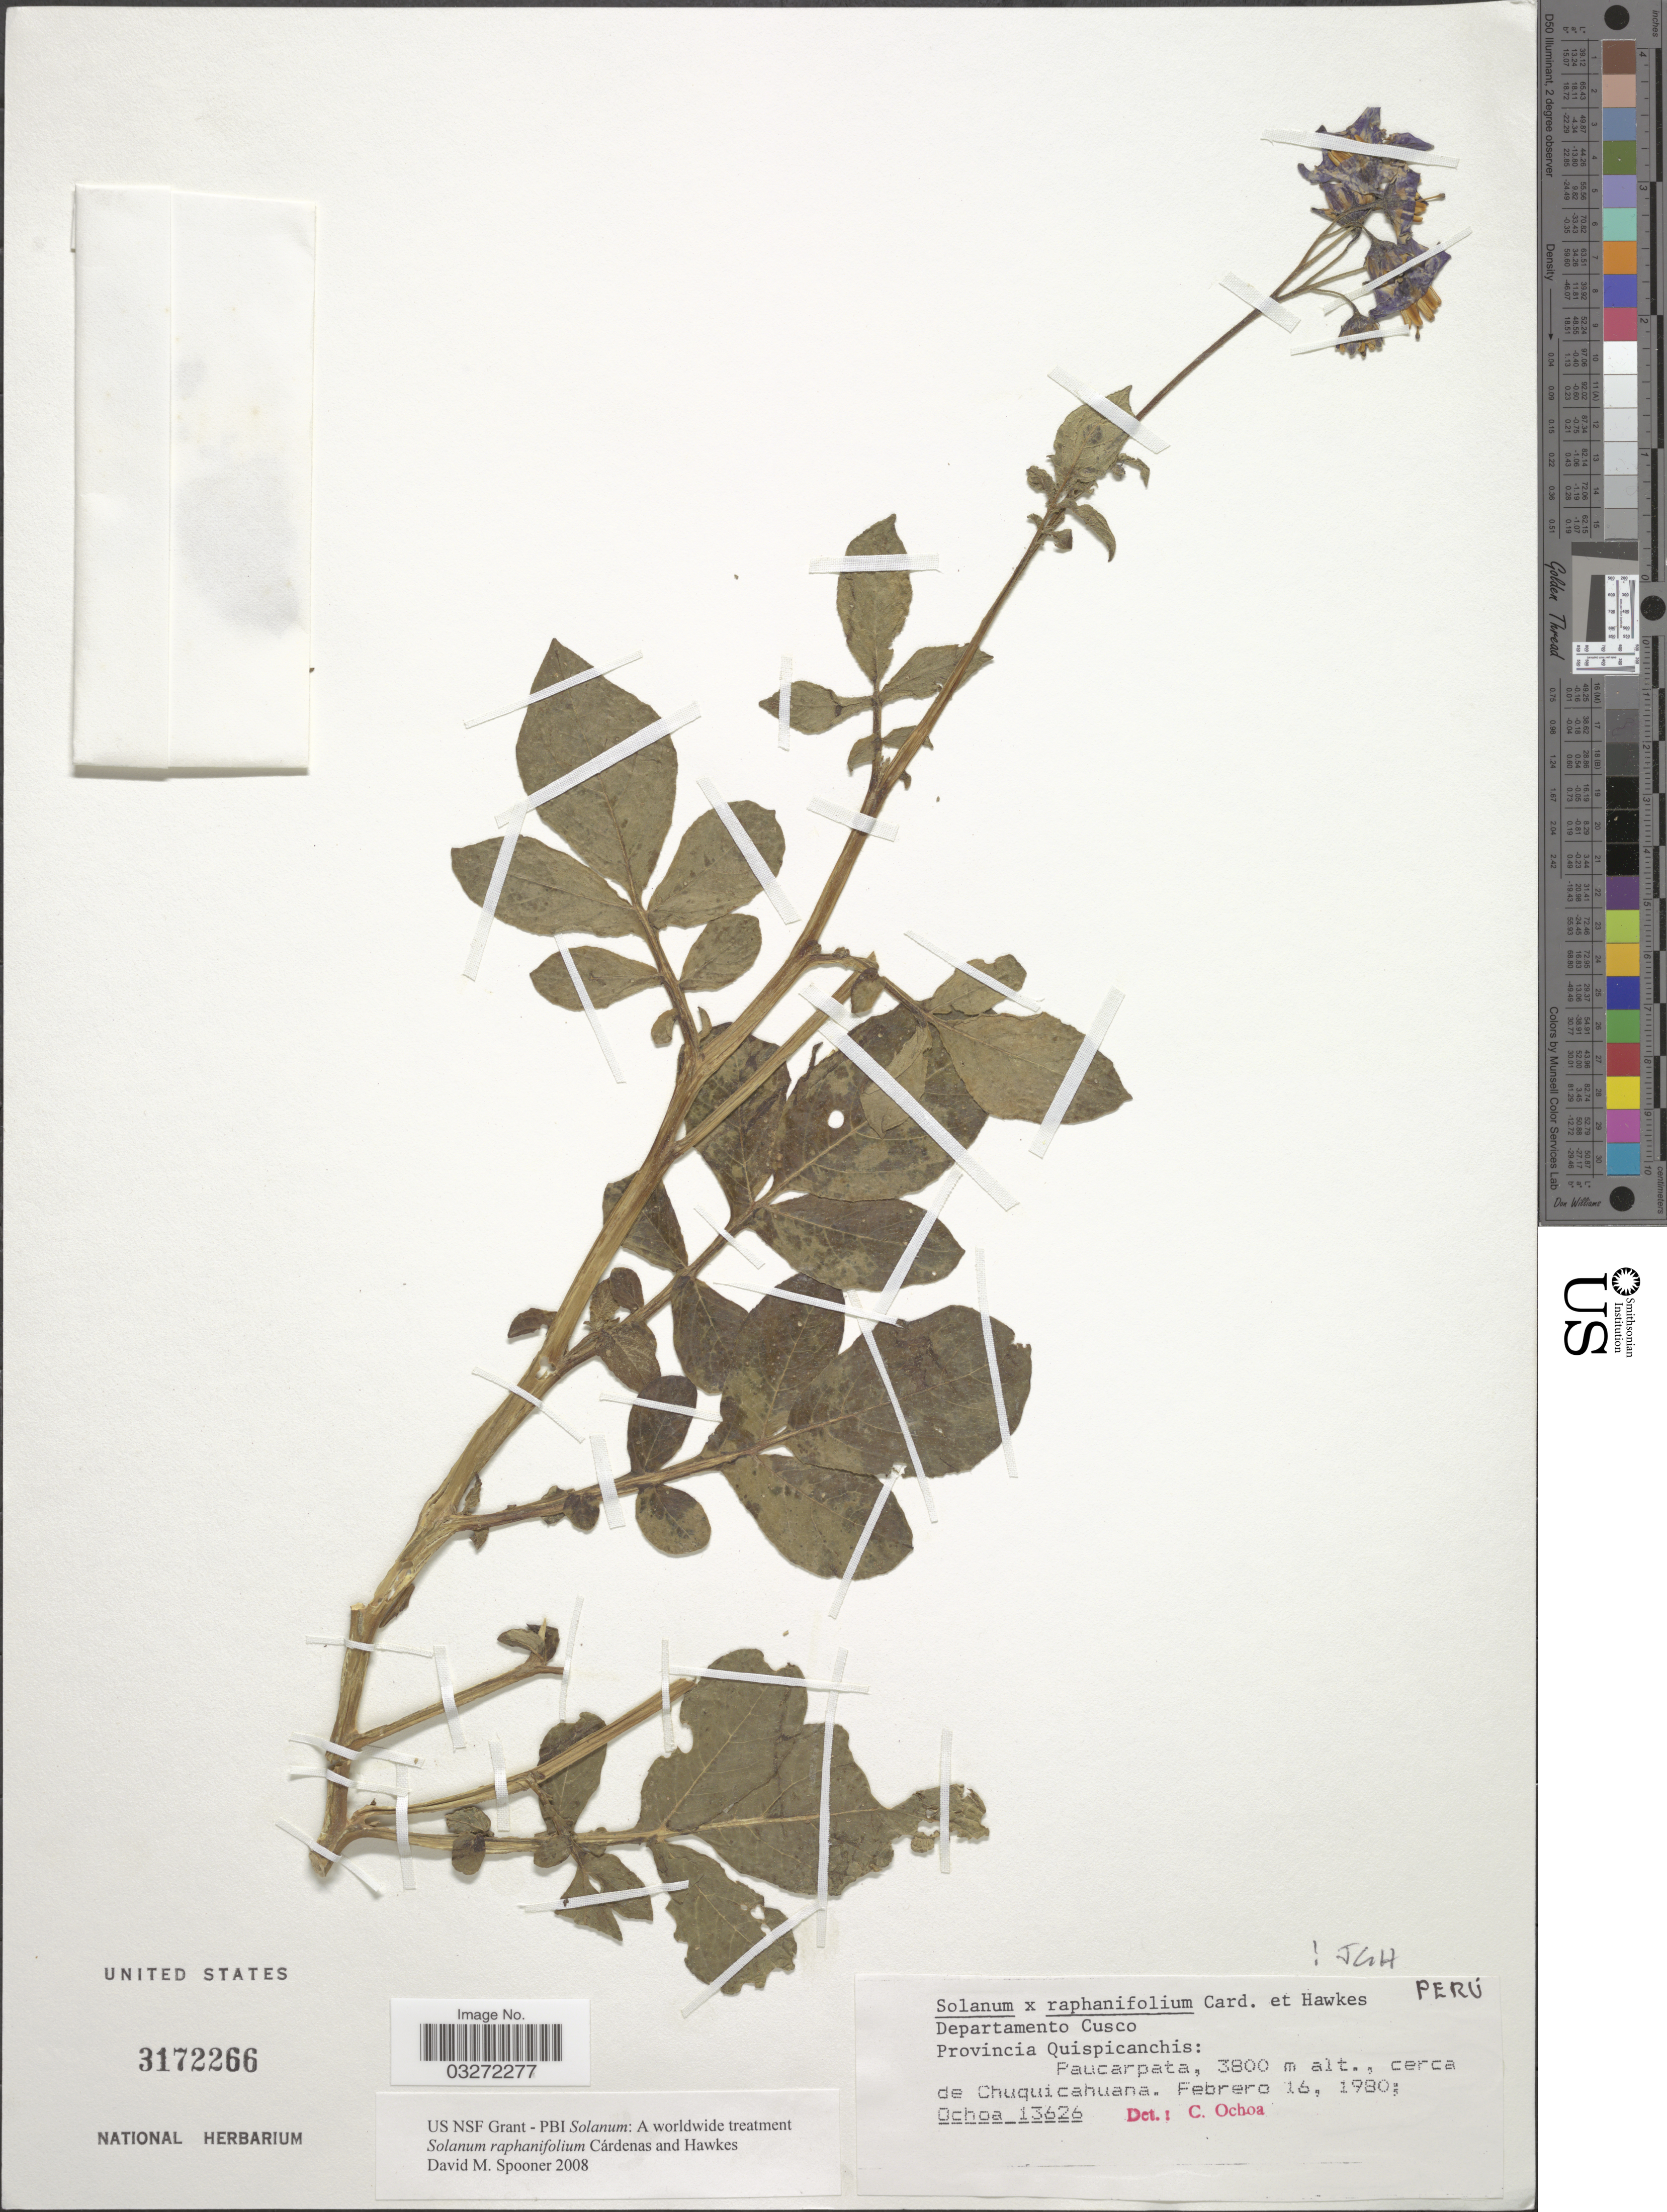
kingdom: Plantae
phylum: Tracheophyta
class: Magnoliopsida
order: Solanales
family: Solanaceae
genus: Solanum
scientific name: Solanum raphanifolium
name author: Cárdenas & Hawkes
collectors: -. Ochoa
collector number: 13626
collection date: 1980-02-16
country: Peru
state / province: Cusco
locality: Departamento Cusco, Provincia Quispicanchis: Paucarpata, cerca de Chuquicahuana.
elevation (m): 3800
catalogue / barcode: US 3172266